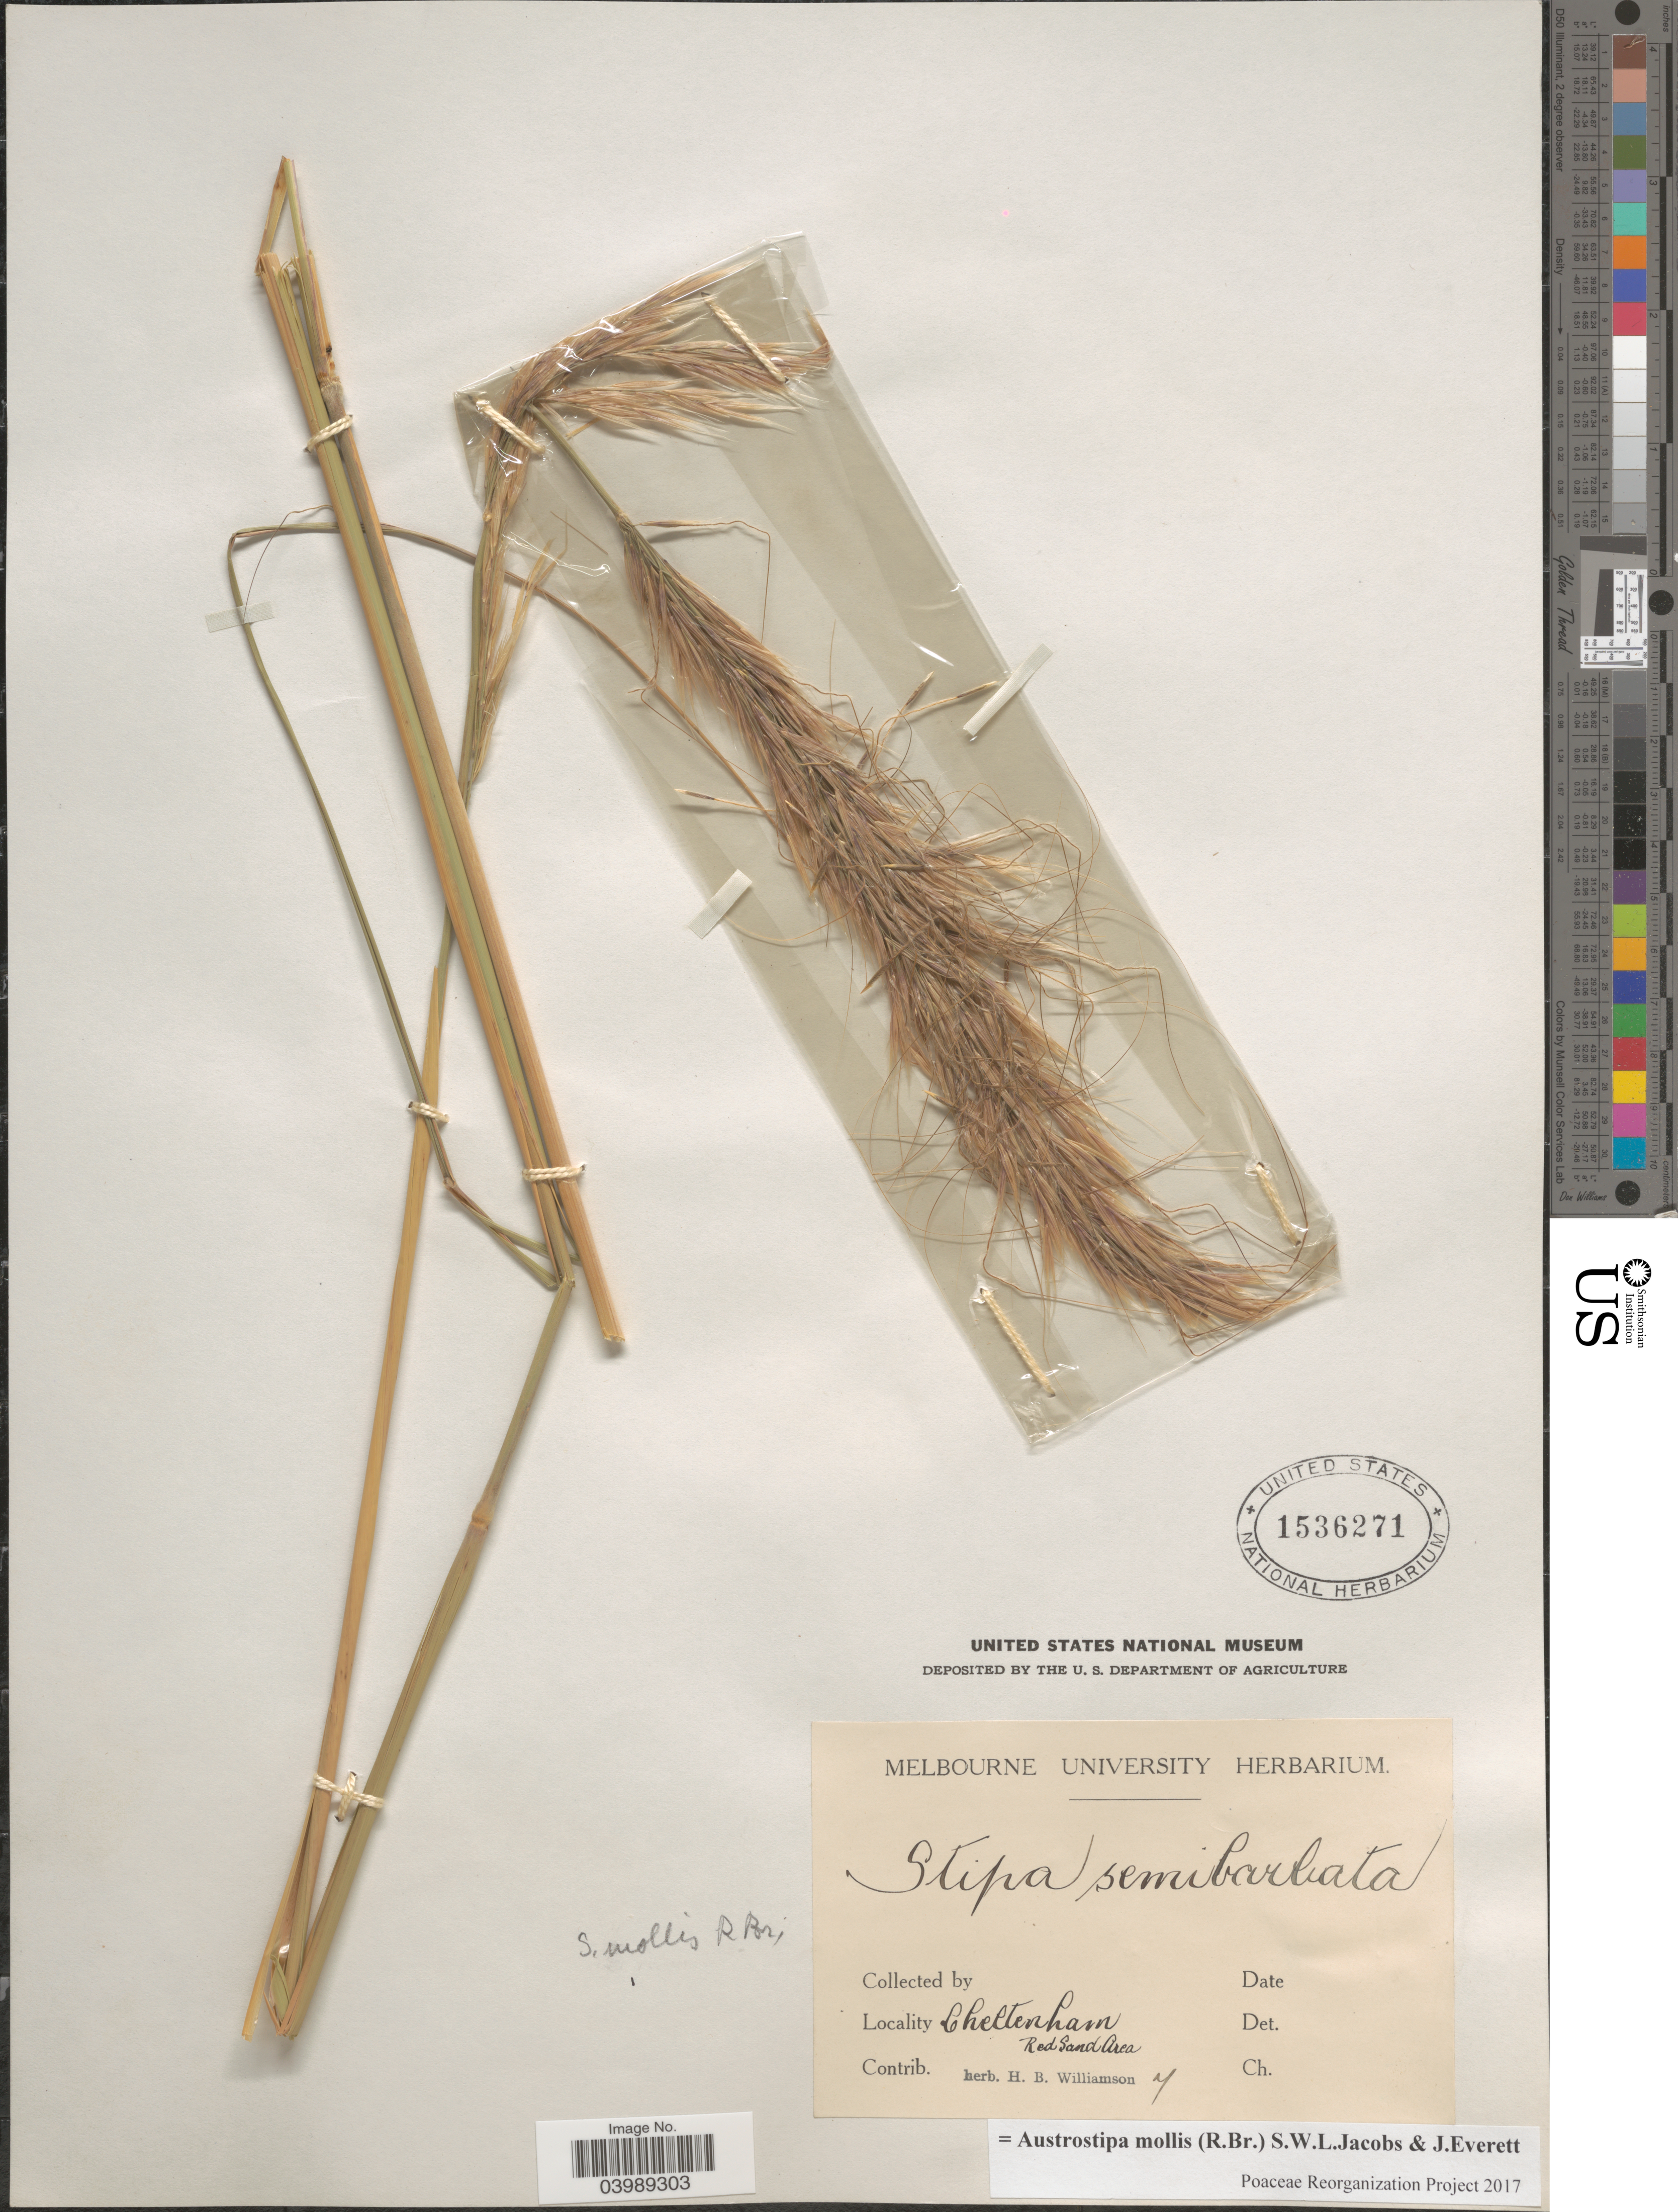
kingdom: Plantae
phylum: Tracheophyta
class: Liliopsida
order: Poales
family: Poaceae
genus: Austrostipa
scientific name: Austrostipa mollis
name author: (R. Br.) S.W.L. Jacobs & J. Everett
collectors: Ex herb. H. B. Williamson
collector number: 7*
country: Australia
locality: Cheltenham. Red Sand Area.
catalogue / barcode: US 1536271